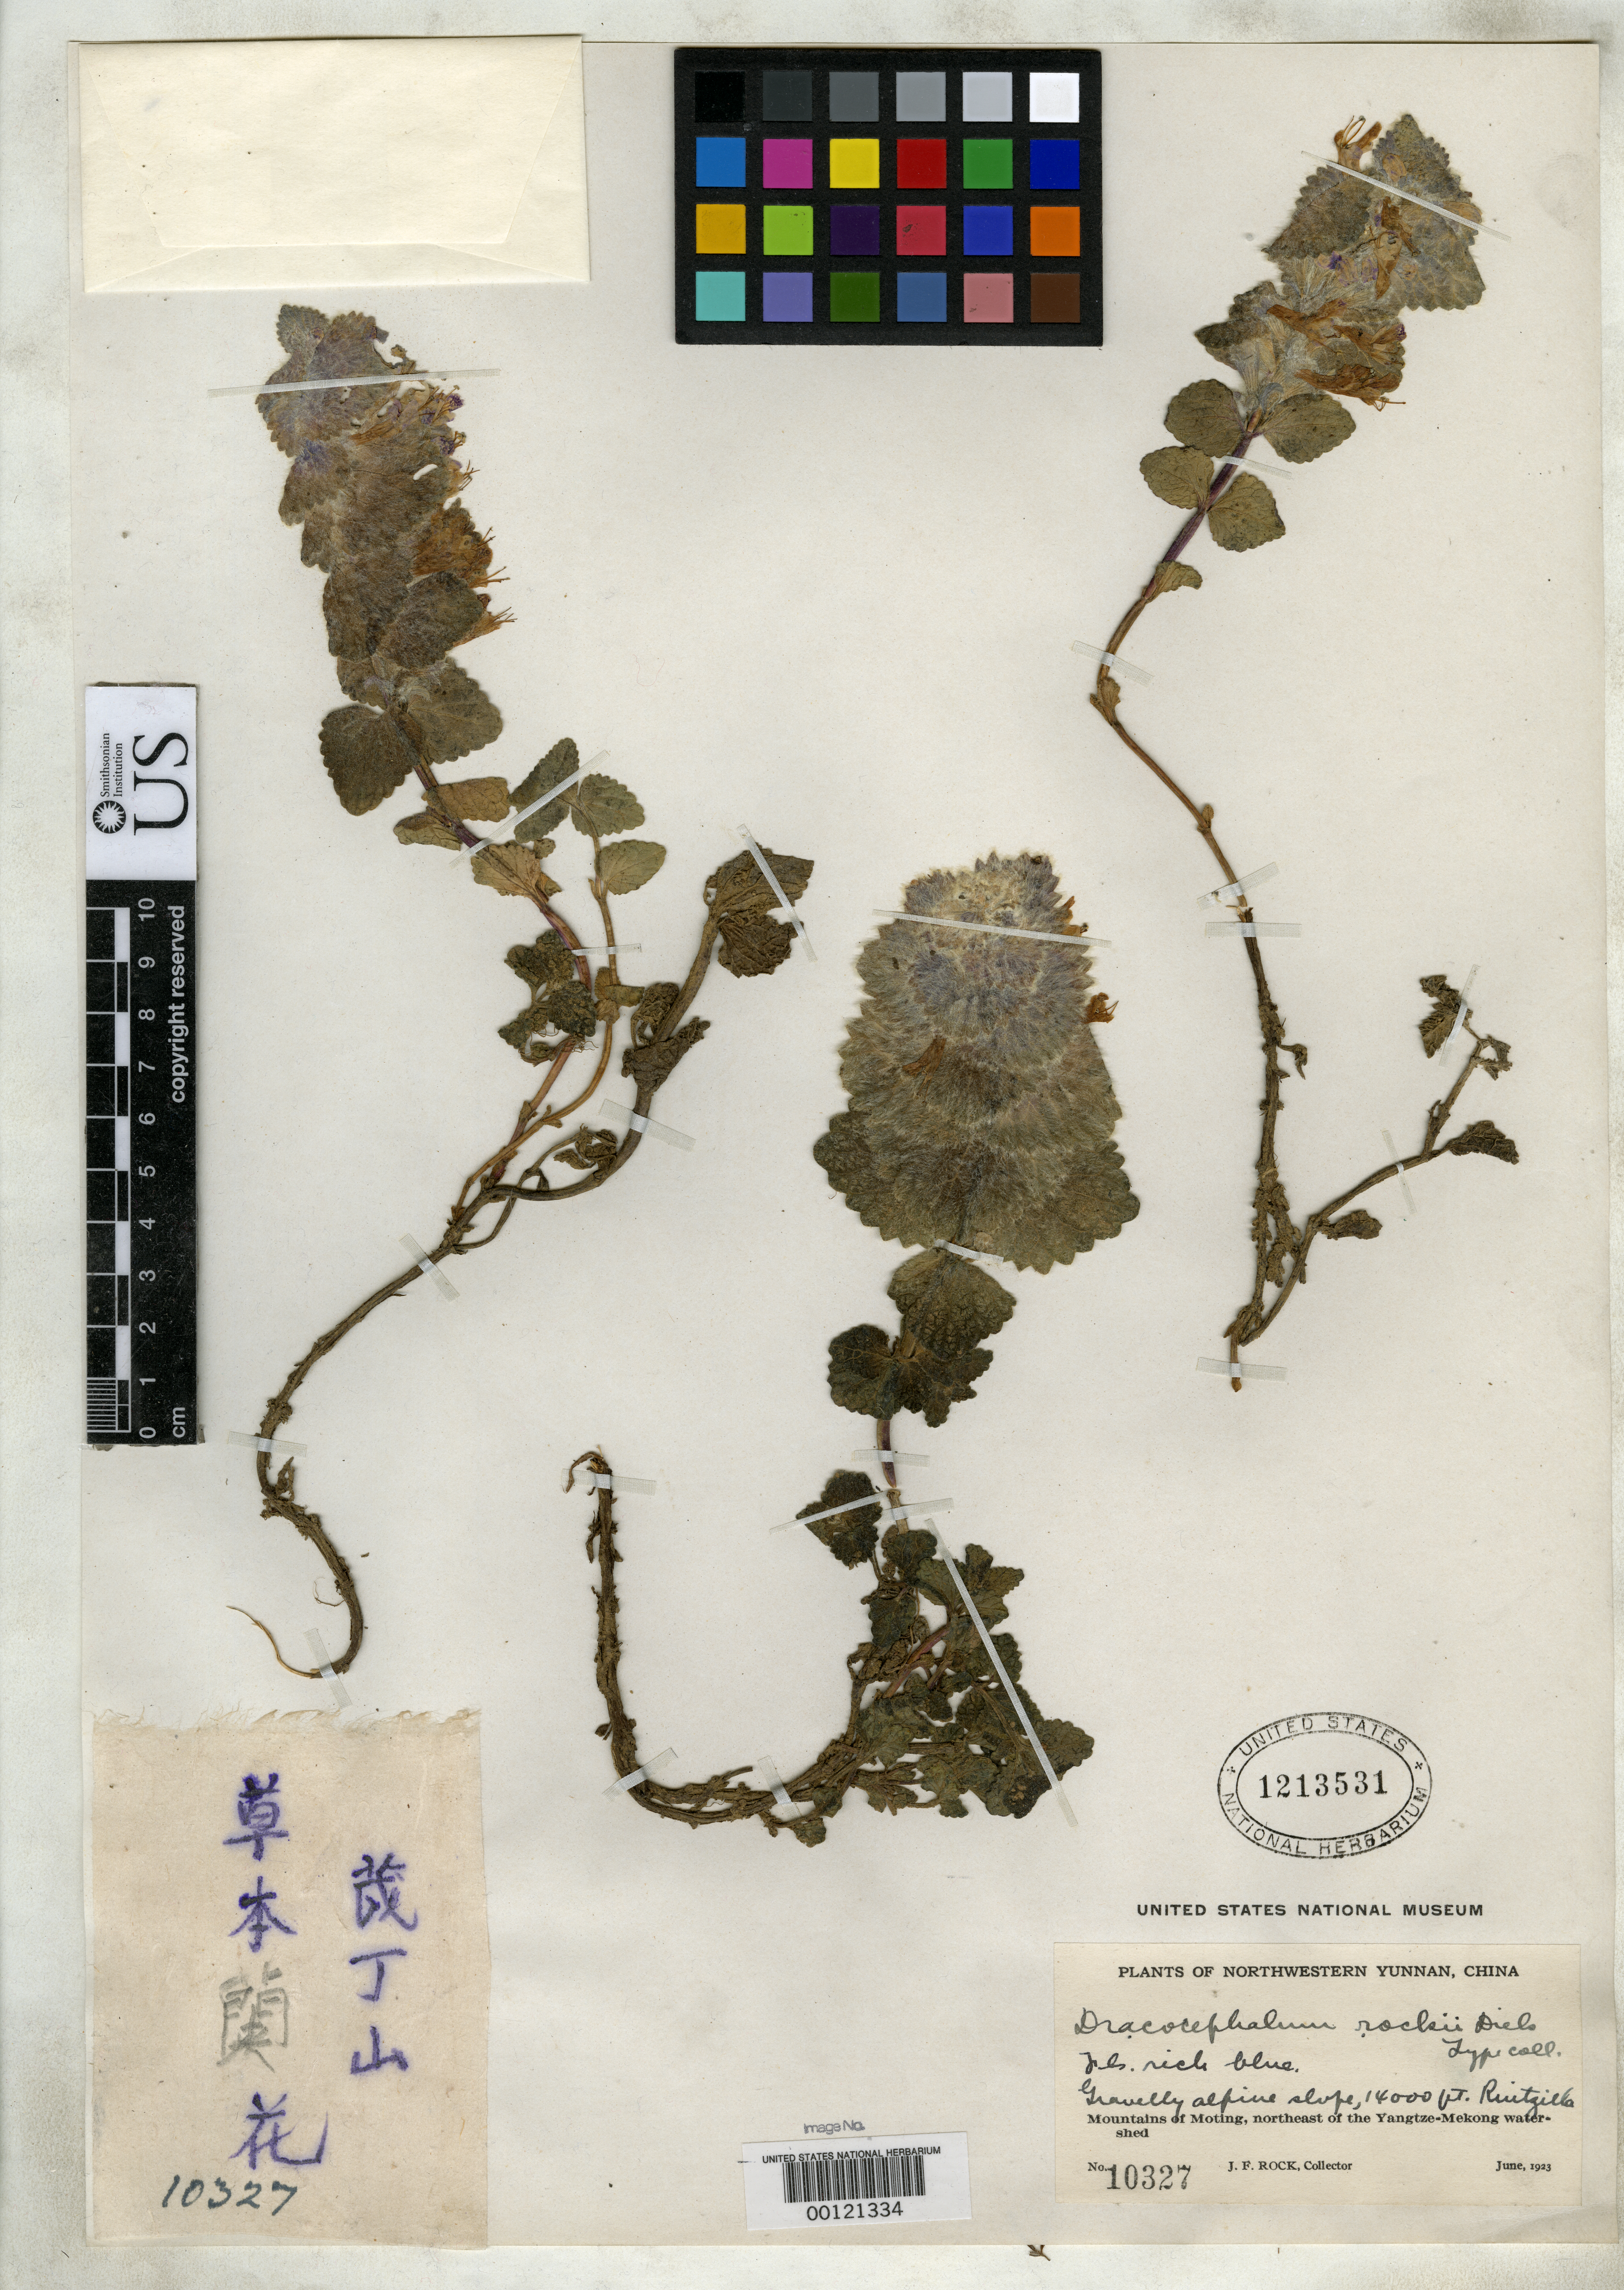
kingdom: Plantae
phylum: Tracheophyta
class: Magnoliopsida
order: Lamiales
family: Lamiaceae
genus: Dracocephalum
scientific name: Dracocephalum rockii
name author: Diels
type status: Isotype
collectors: J. F. Rock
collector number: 10327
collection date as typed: Jun 1923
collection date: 1923-06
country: China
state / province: Yunnan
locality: Moting Mts.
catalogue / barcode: US 1213531